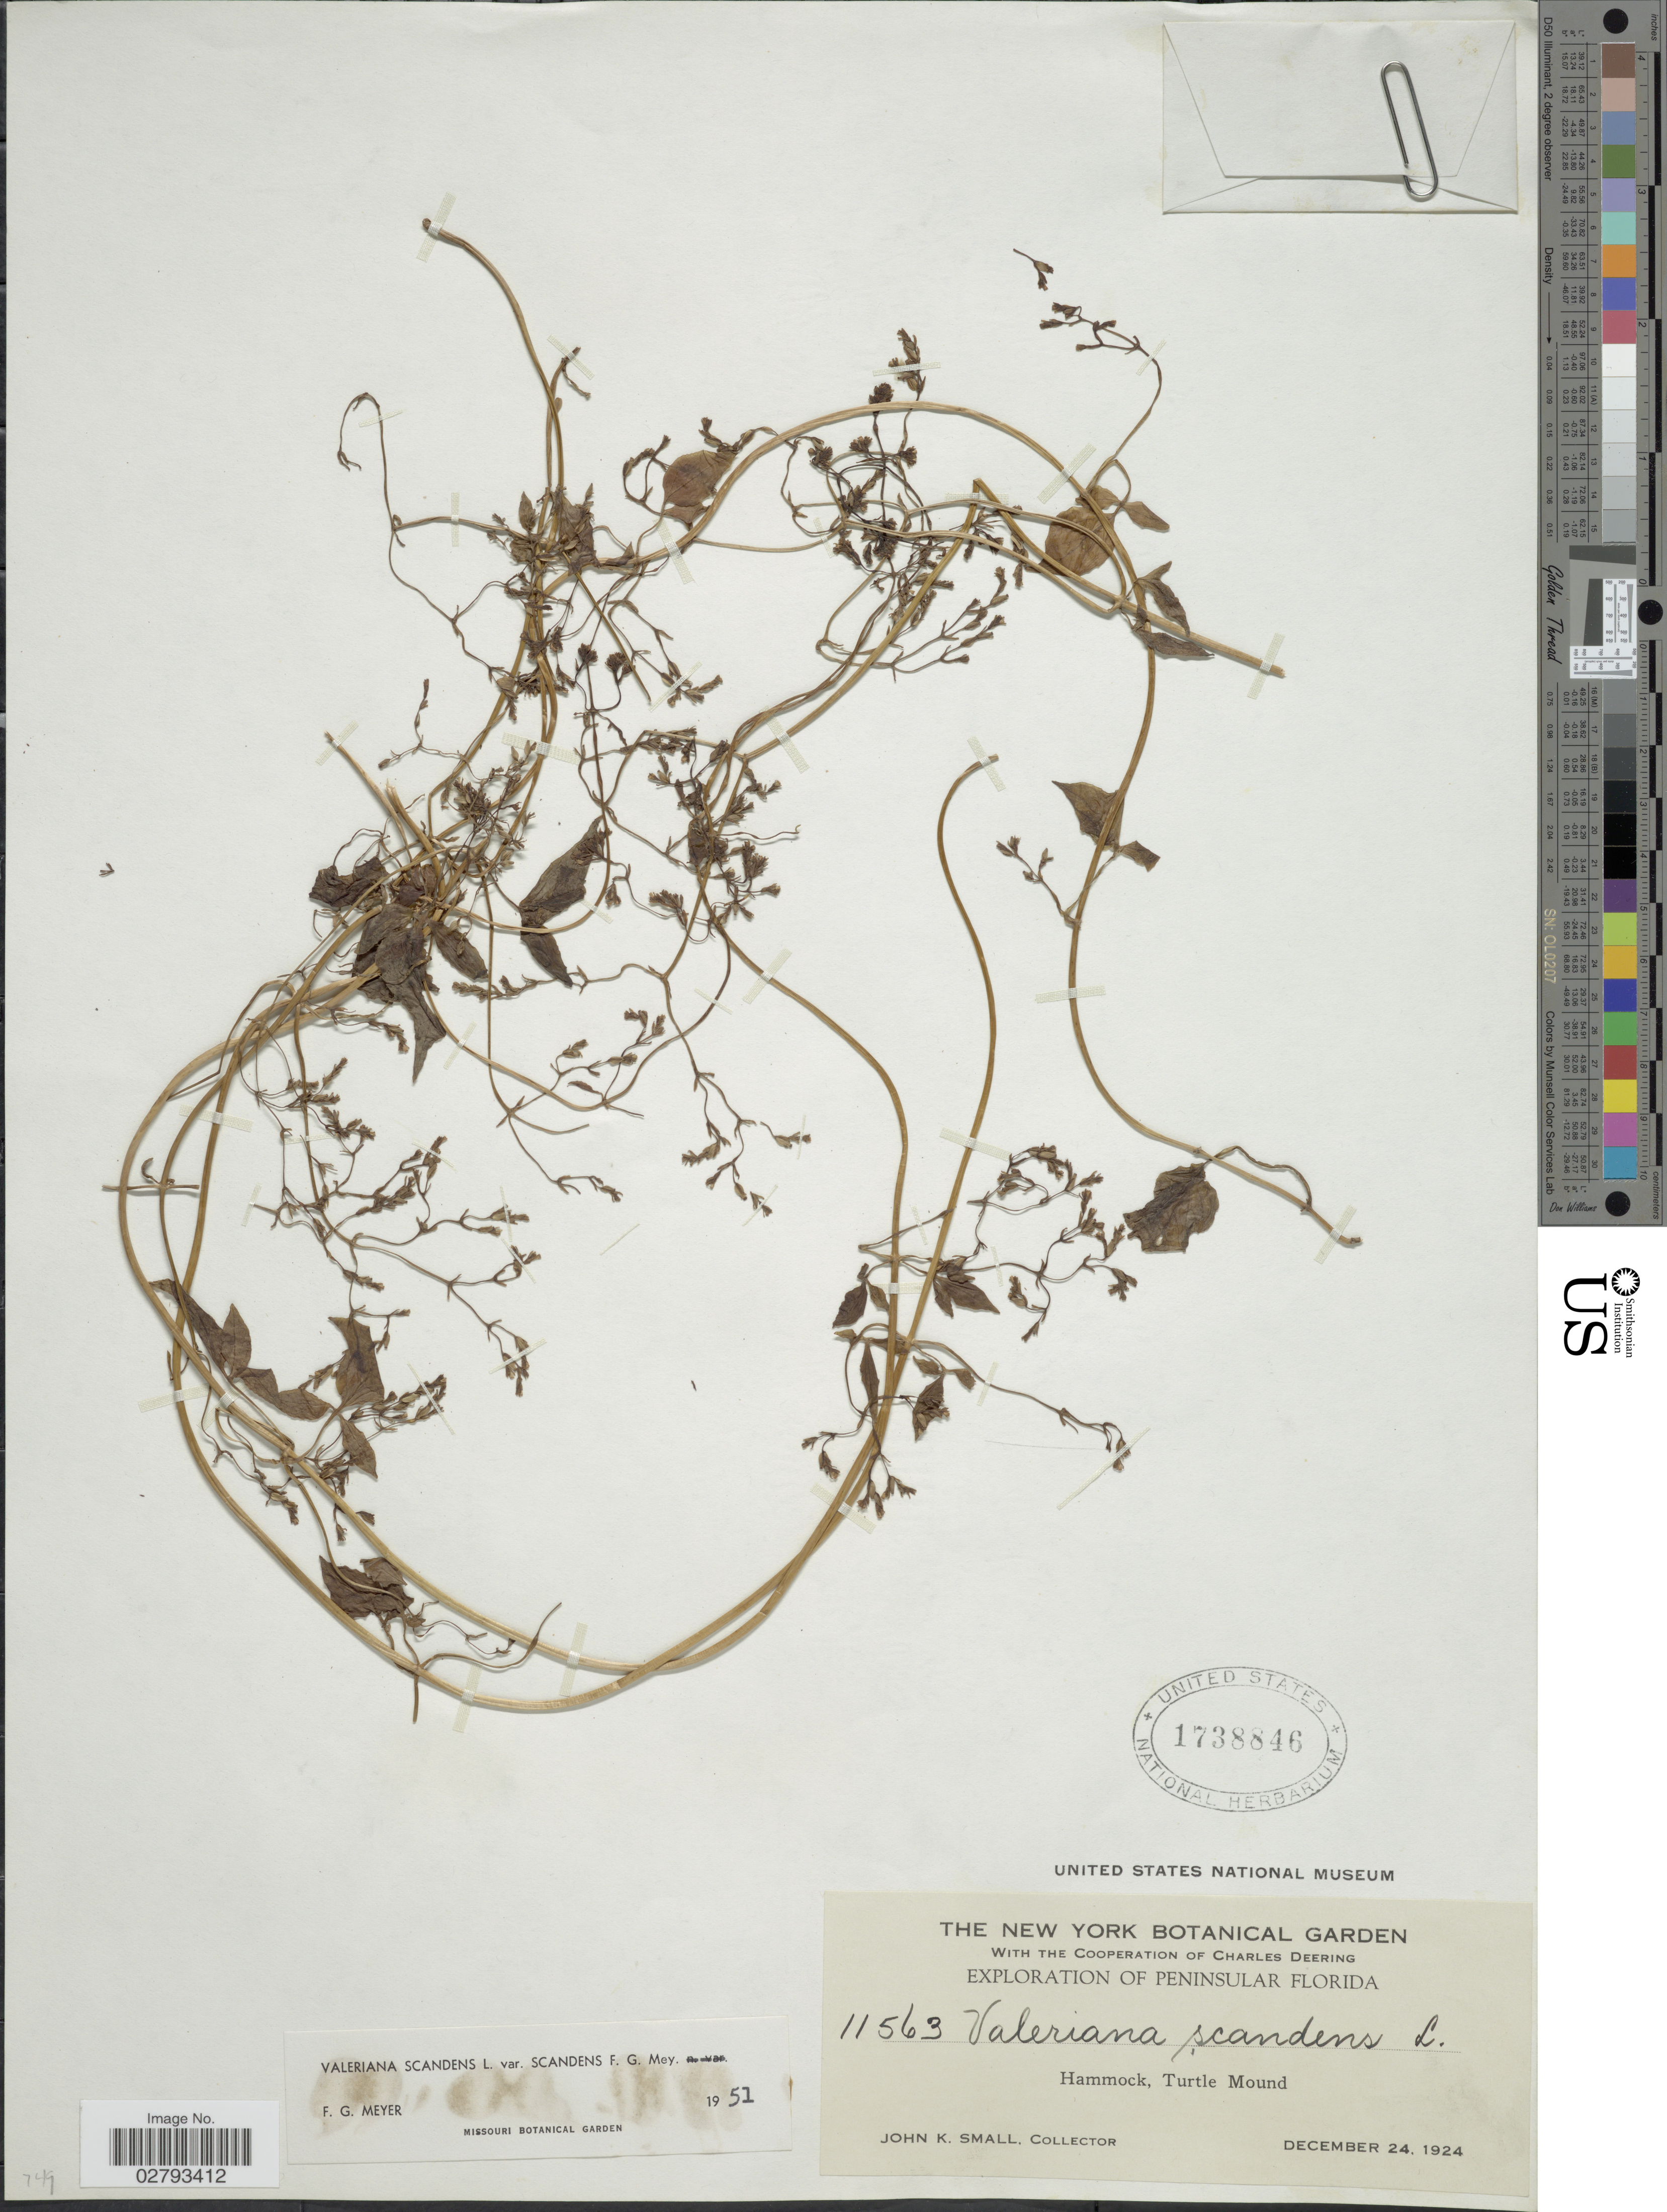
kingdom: Plantae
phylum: Tracheophyta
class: Magnoliopsida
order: Dipsacales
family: Caprifoliaceae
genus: Valeriana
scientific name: Valeriana scandens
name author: L.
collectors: J. K. Small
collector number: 11563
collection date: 1924-12-24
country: United States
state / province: Florida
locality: Peninsular Florida. Hammock, Turtle Mound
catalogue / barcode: US 1738846